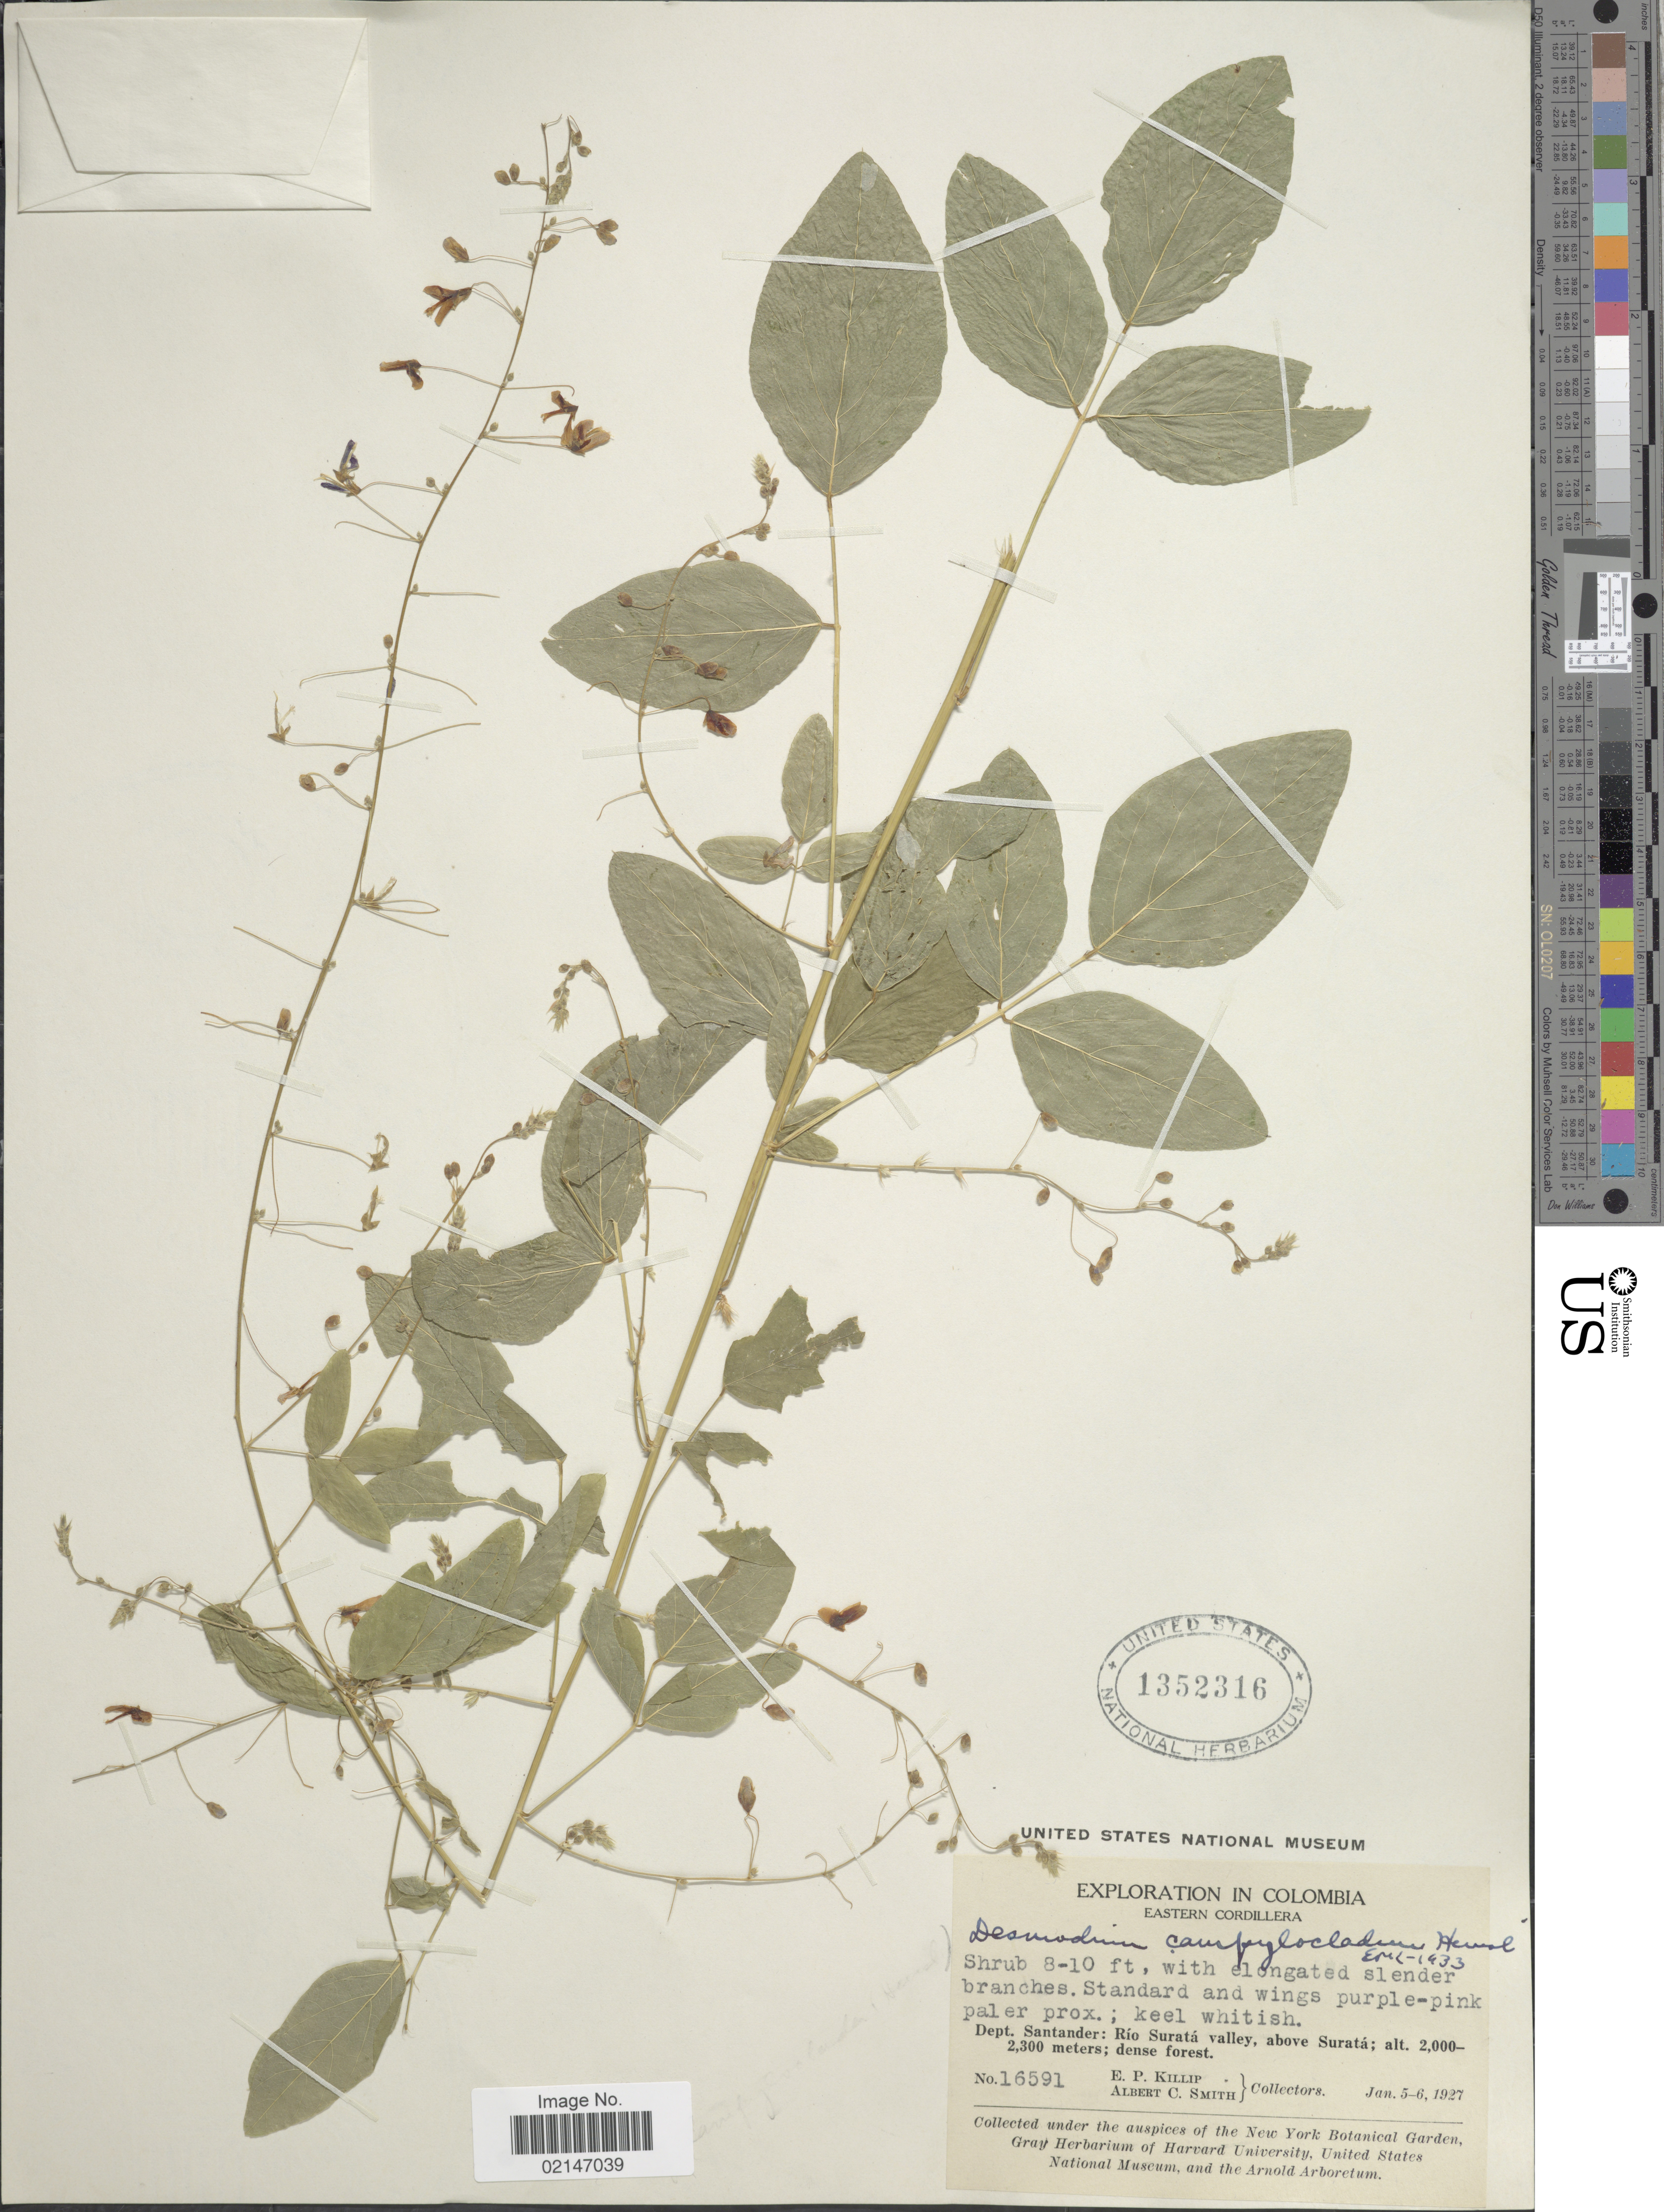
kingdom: Plantae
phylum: Tracheophyta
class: Magnoliopsida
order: Fabales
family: Fabaceae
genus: Desmodium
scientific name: Desmodium campyloclados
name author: Hemsl.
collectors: E. P. Killip & A. C. Smith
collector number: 16591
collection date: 1927-01-05/1927-01-06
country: Colombia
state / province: Santander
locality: Eastern Cordillera, Rio Surata Valley, above Surata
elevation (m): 2000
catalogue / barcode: US 1352316